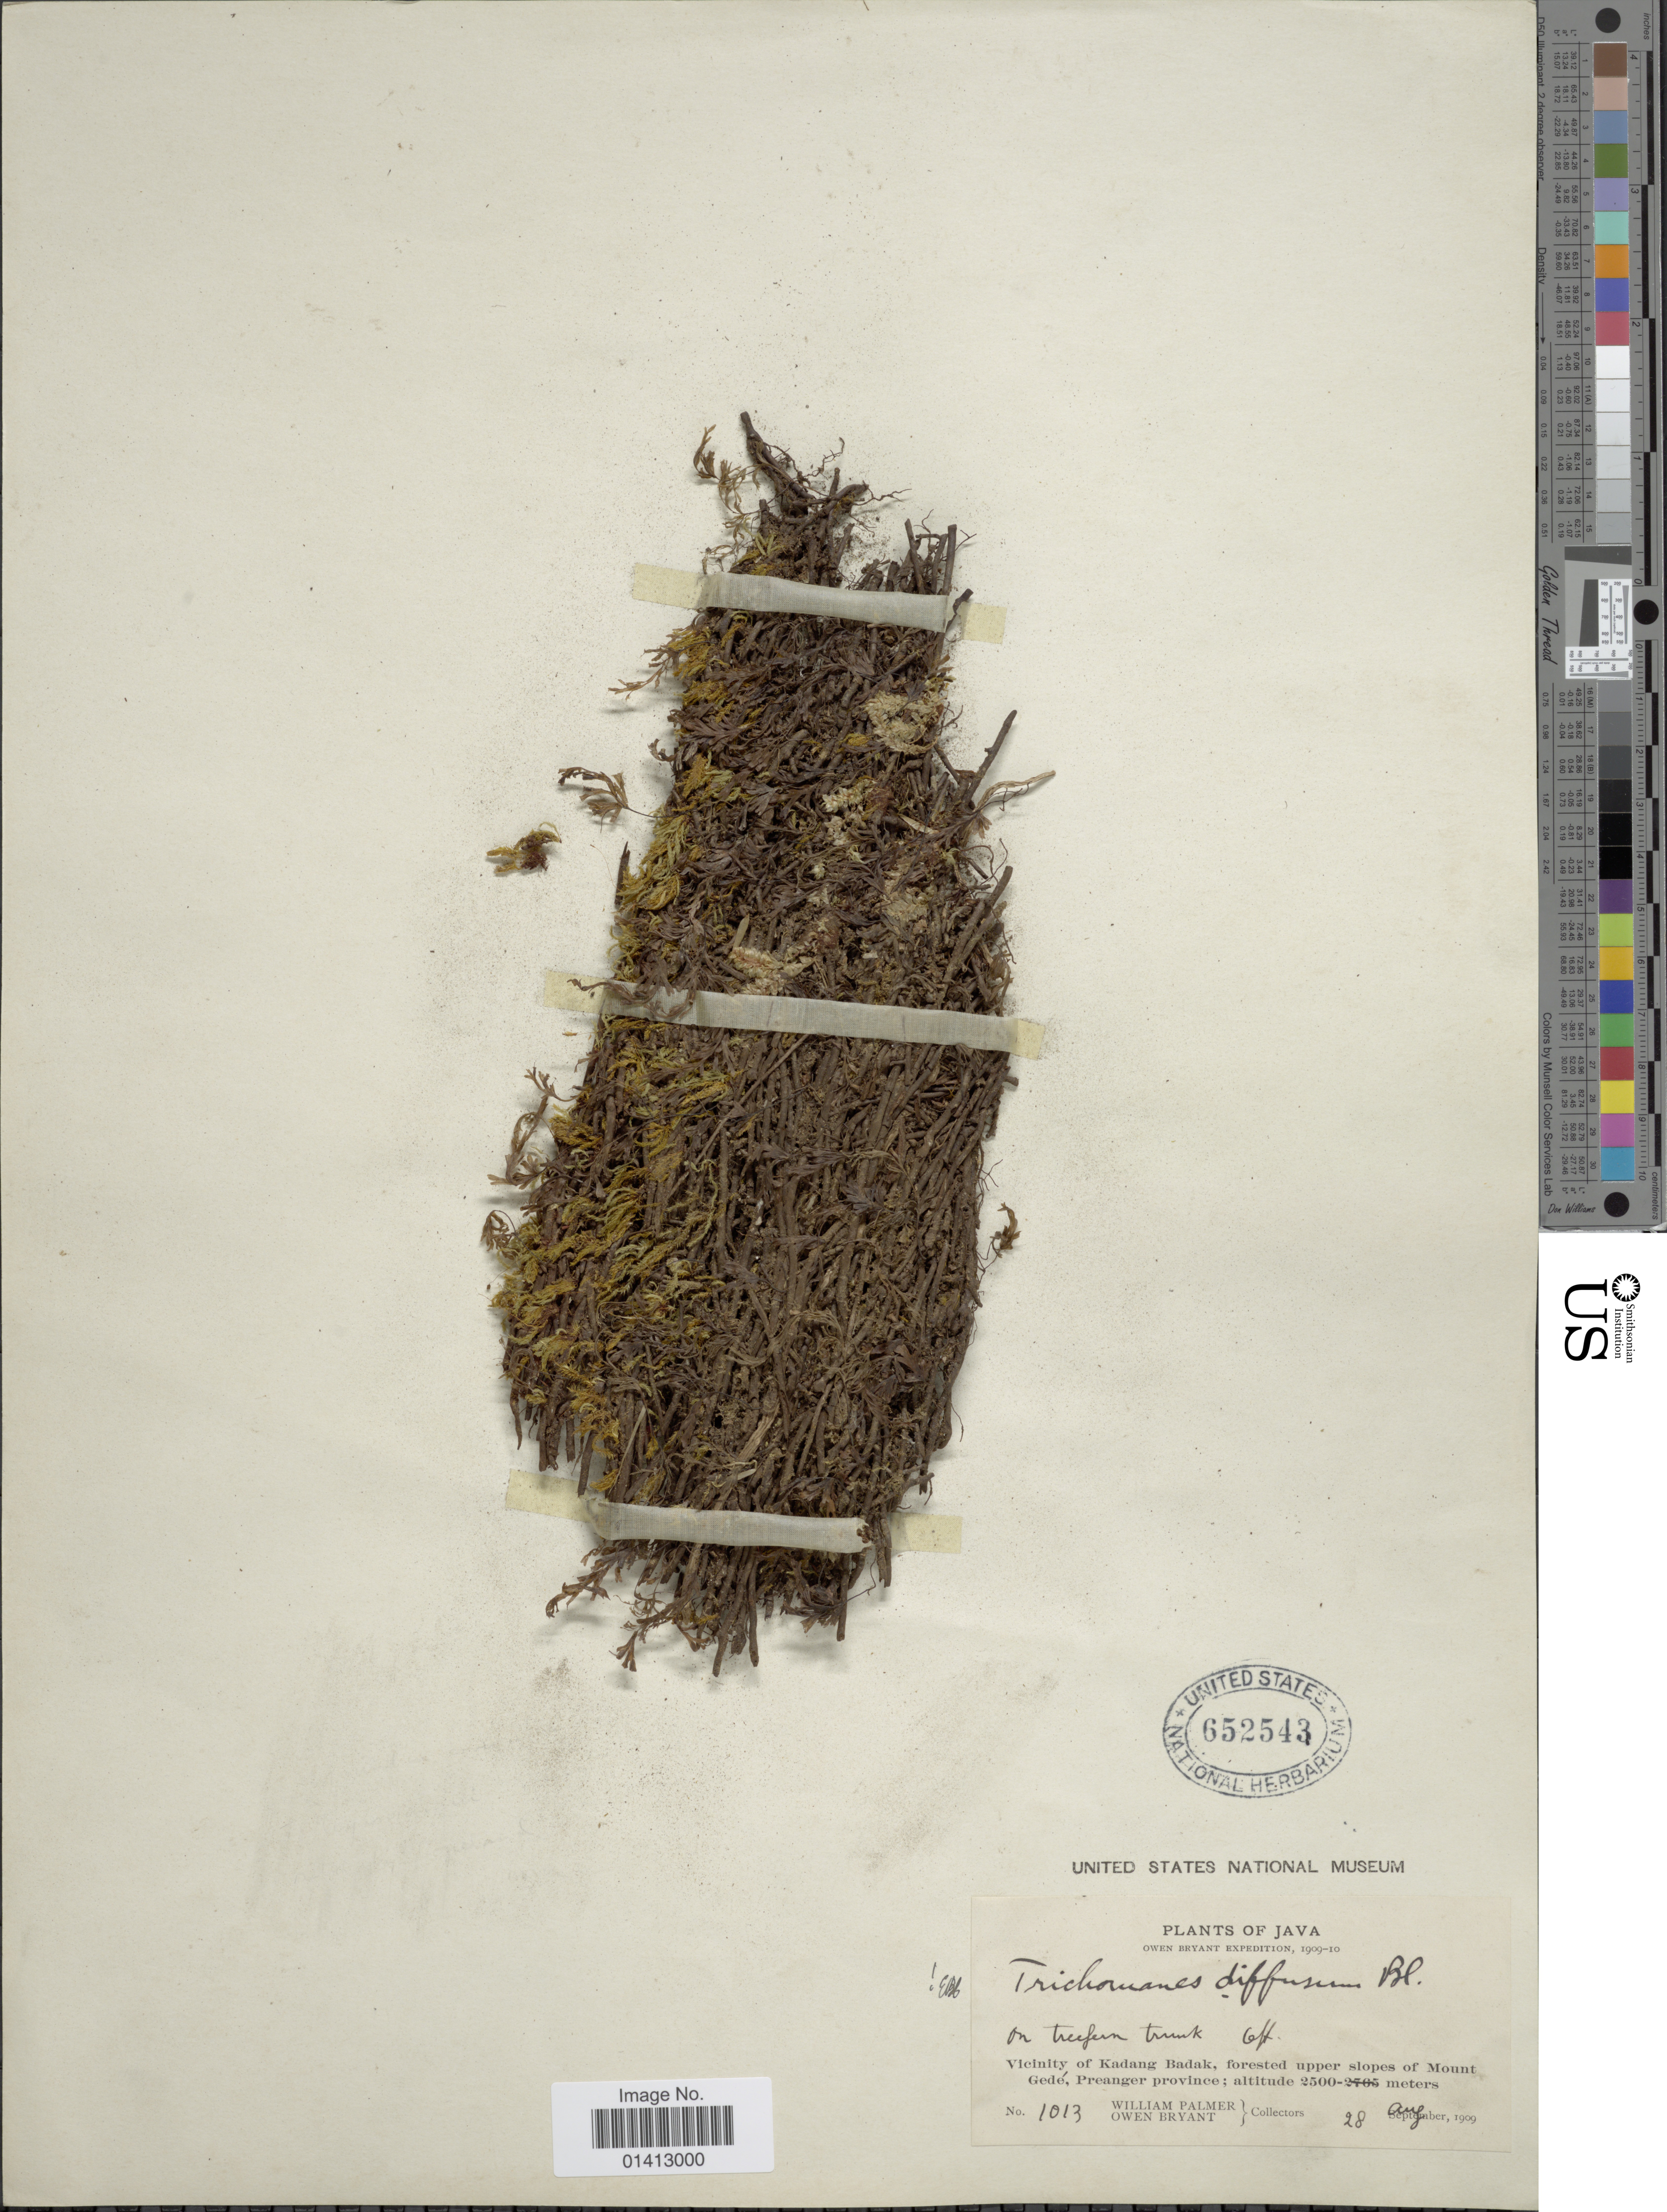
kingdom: Plantae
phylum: Tracheophyta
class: Polypodiopsida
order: Hymenophyllales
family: Hymenophyllaceae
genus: Crepidomanes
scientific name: Crepidomanes diffusum (Blume) comb. ined., 2015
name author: (Blume)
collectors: W. Palmer & O. Bryant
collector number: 1013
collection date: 1909-08-28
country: Indonesia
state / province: Java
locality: Vicinity of Kadang badak, forested upper slopes of Mount Gedé, Preanger province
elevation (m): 2500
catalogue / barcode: US 652543